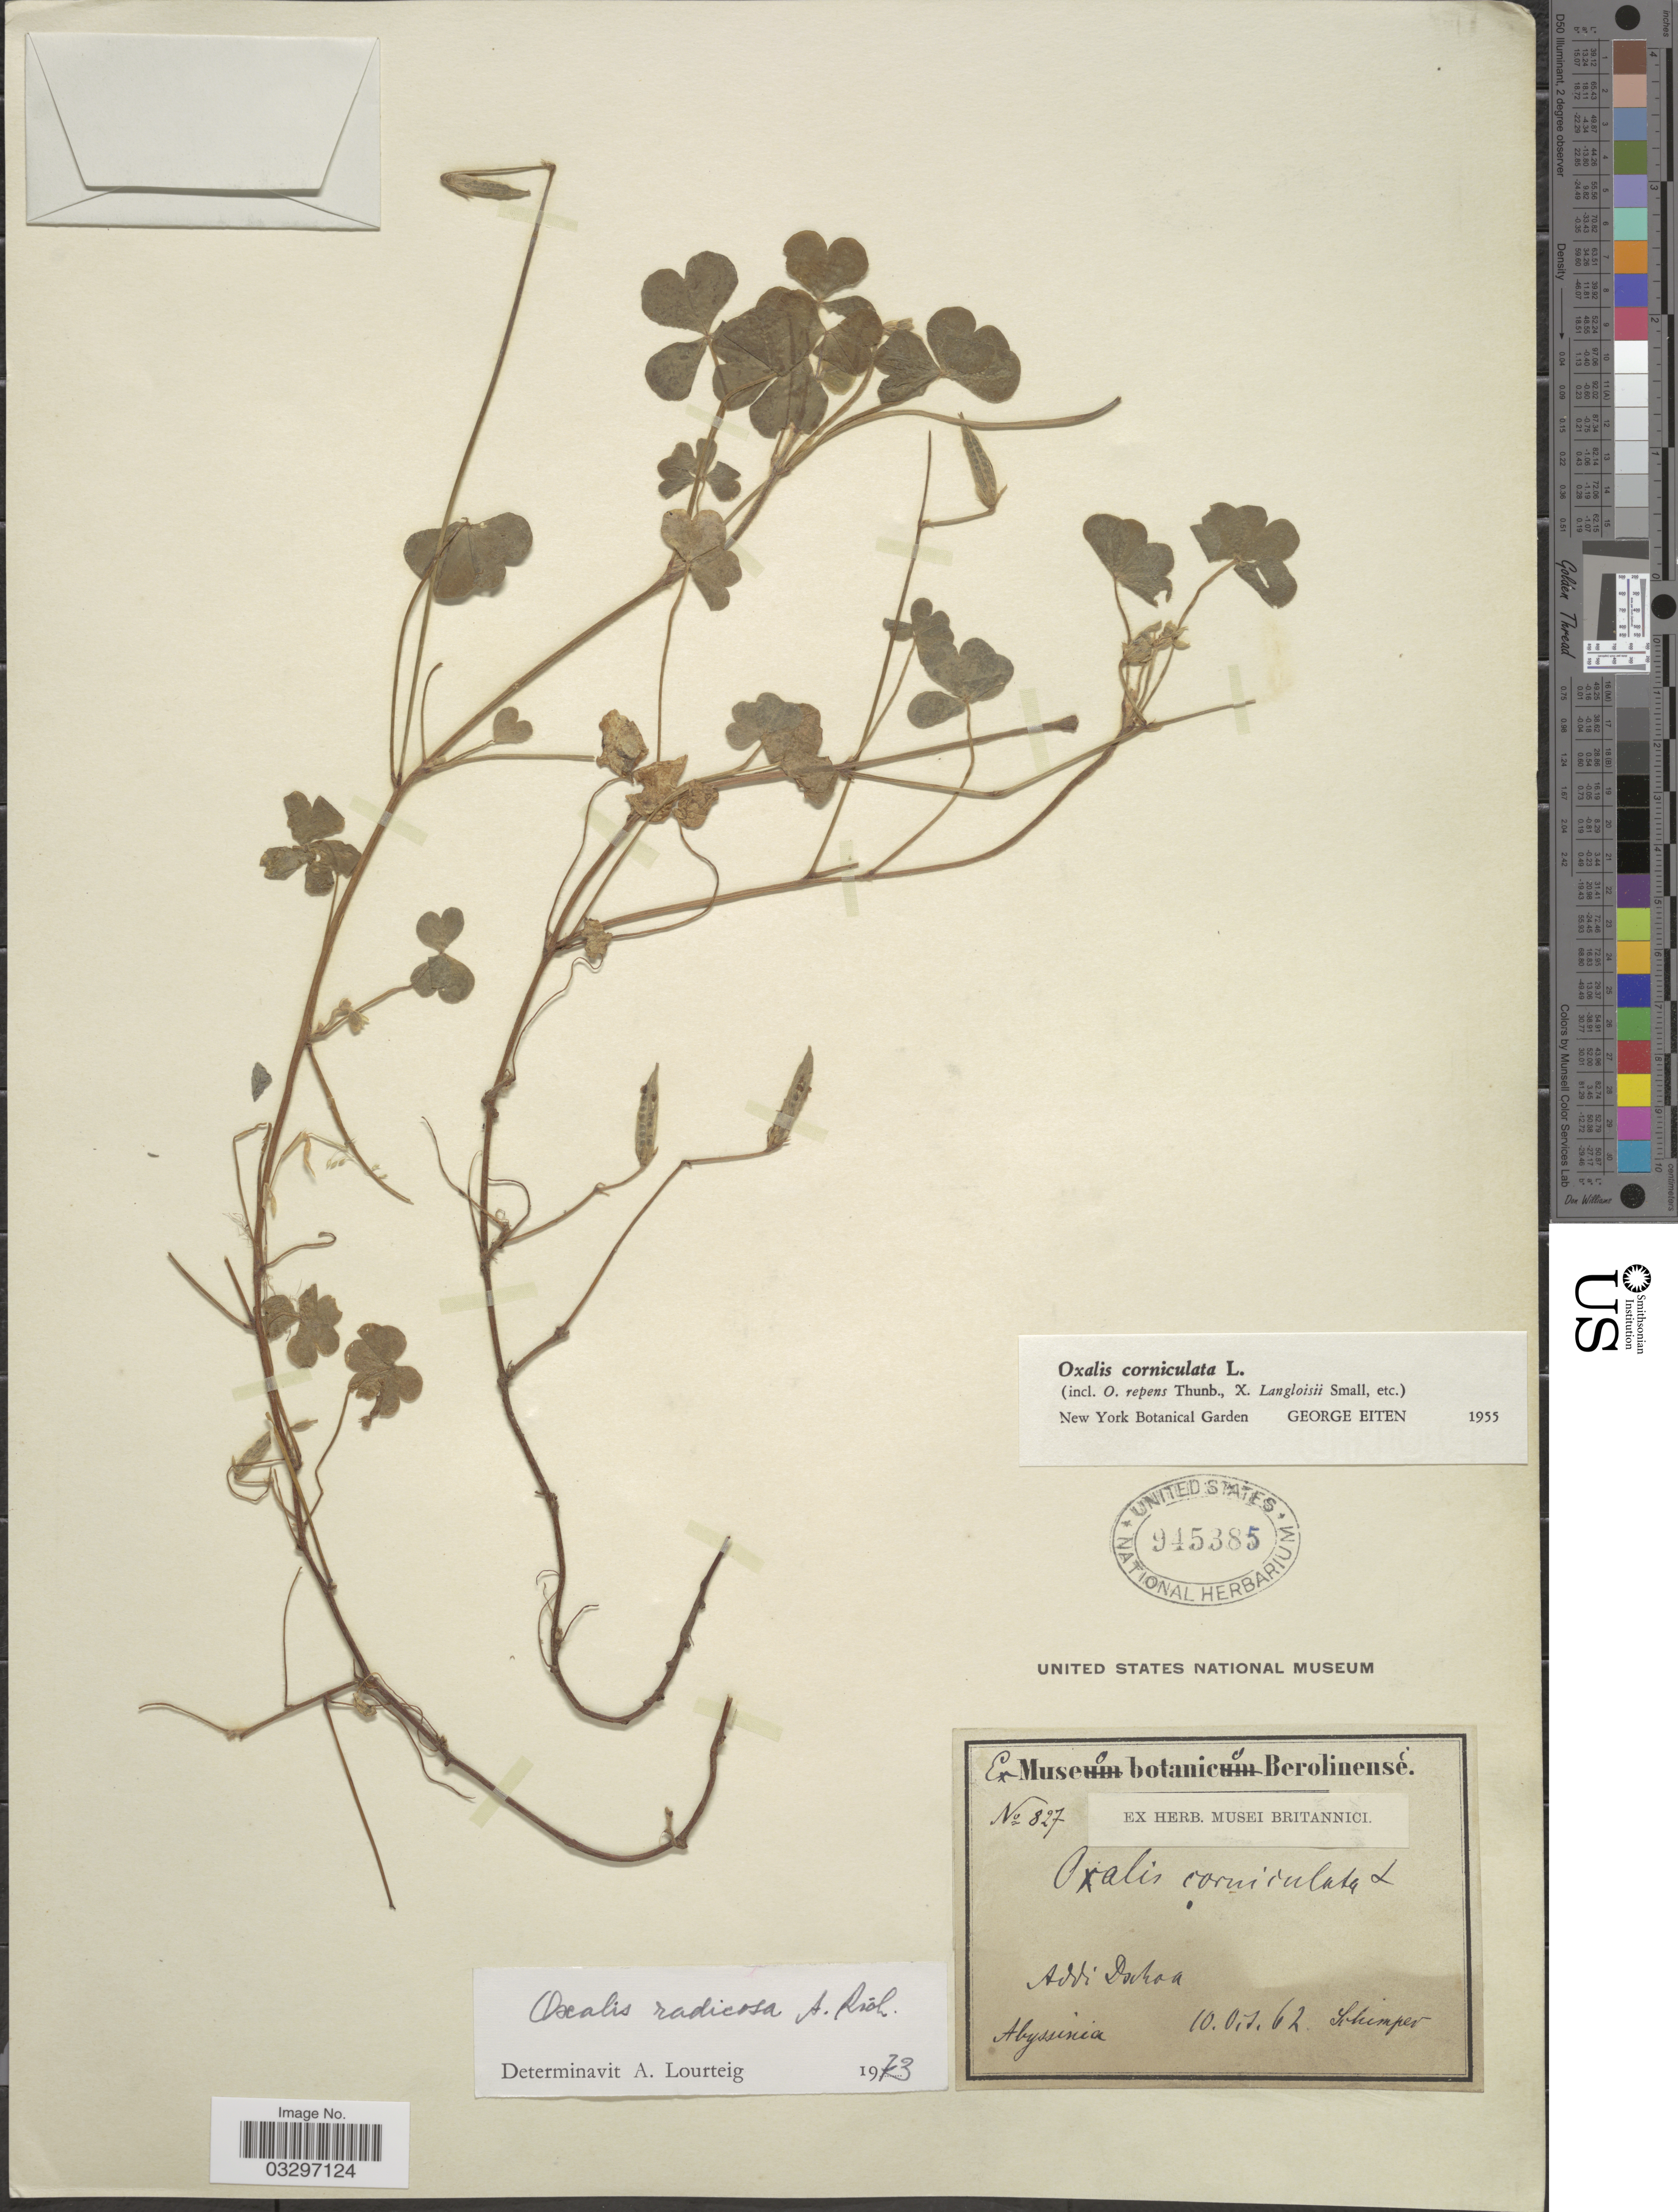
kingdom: Plantae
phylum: Tracheophyta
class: Magnoliopsida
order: Oxalidales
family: Oxalidaceae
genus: Oxalis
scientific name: Oxalis radicosa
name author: A. Rich.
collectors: -. Schimper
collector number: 327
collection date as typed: Transcribed d/m/y: 10/6/62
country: Ethiopia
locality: Addi Dochoa [interpreted].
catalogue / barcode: US 945385